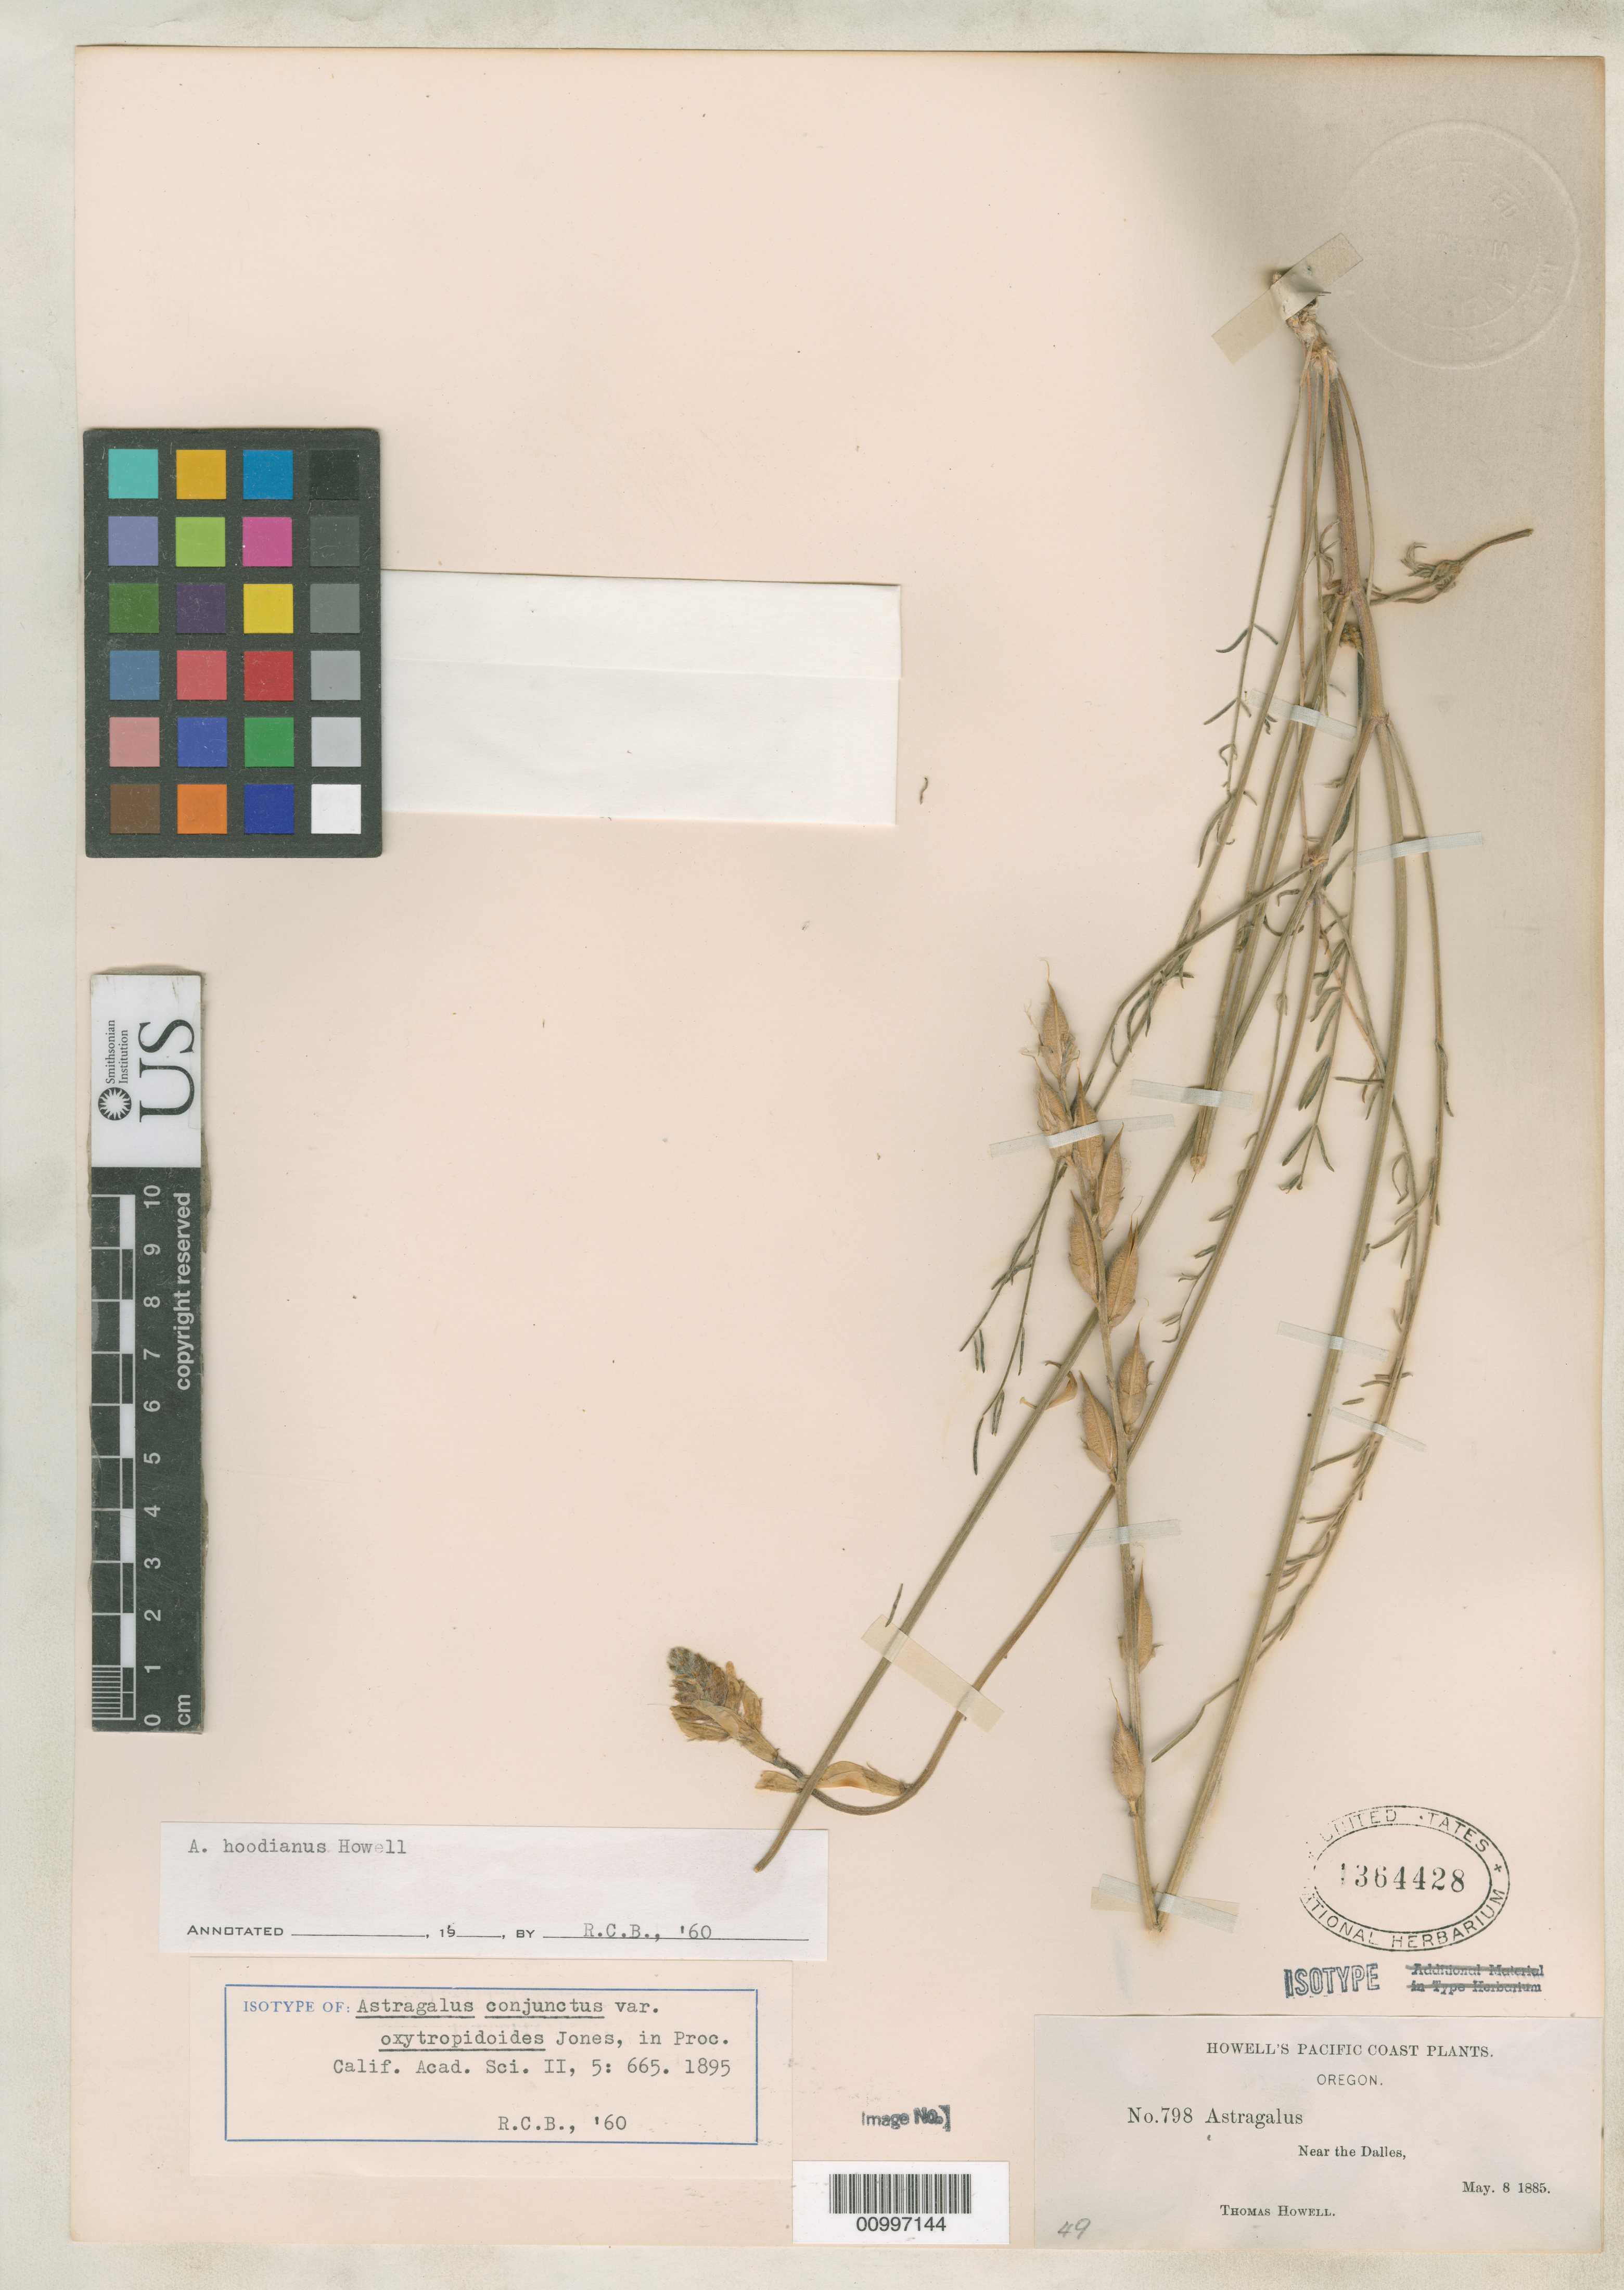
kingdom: Plantae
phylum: Tracheophyta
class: Magnoliopsida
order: Fabales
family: Fabaceae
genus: Astragalus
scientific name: Astragalus conjunctus var. oxytropidoides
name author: M.E. Jones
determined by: Barneby, Rupert C., (NY)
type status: Isotype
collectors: T. J. Howell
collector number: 798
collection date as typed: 08 May 1885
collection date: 1885-05-08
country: United States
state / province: Oregon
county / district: Wasco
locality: Near the Dalles.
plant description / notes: From the herbarium of J. Donnell Smith.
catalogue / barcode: US 1364428